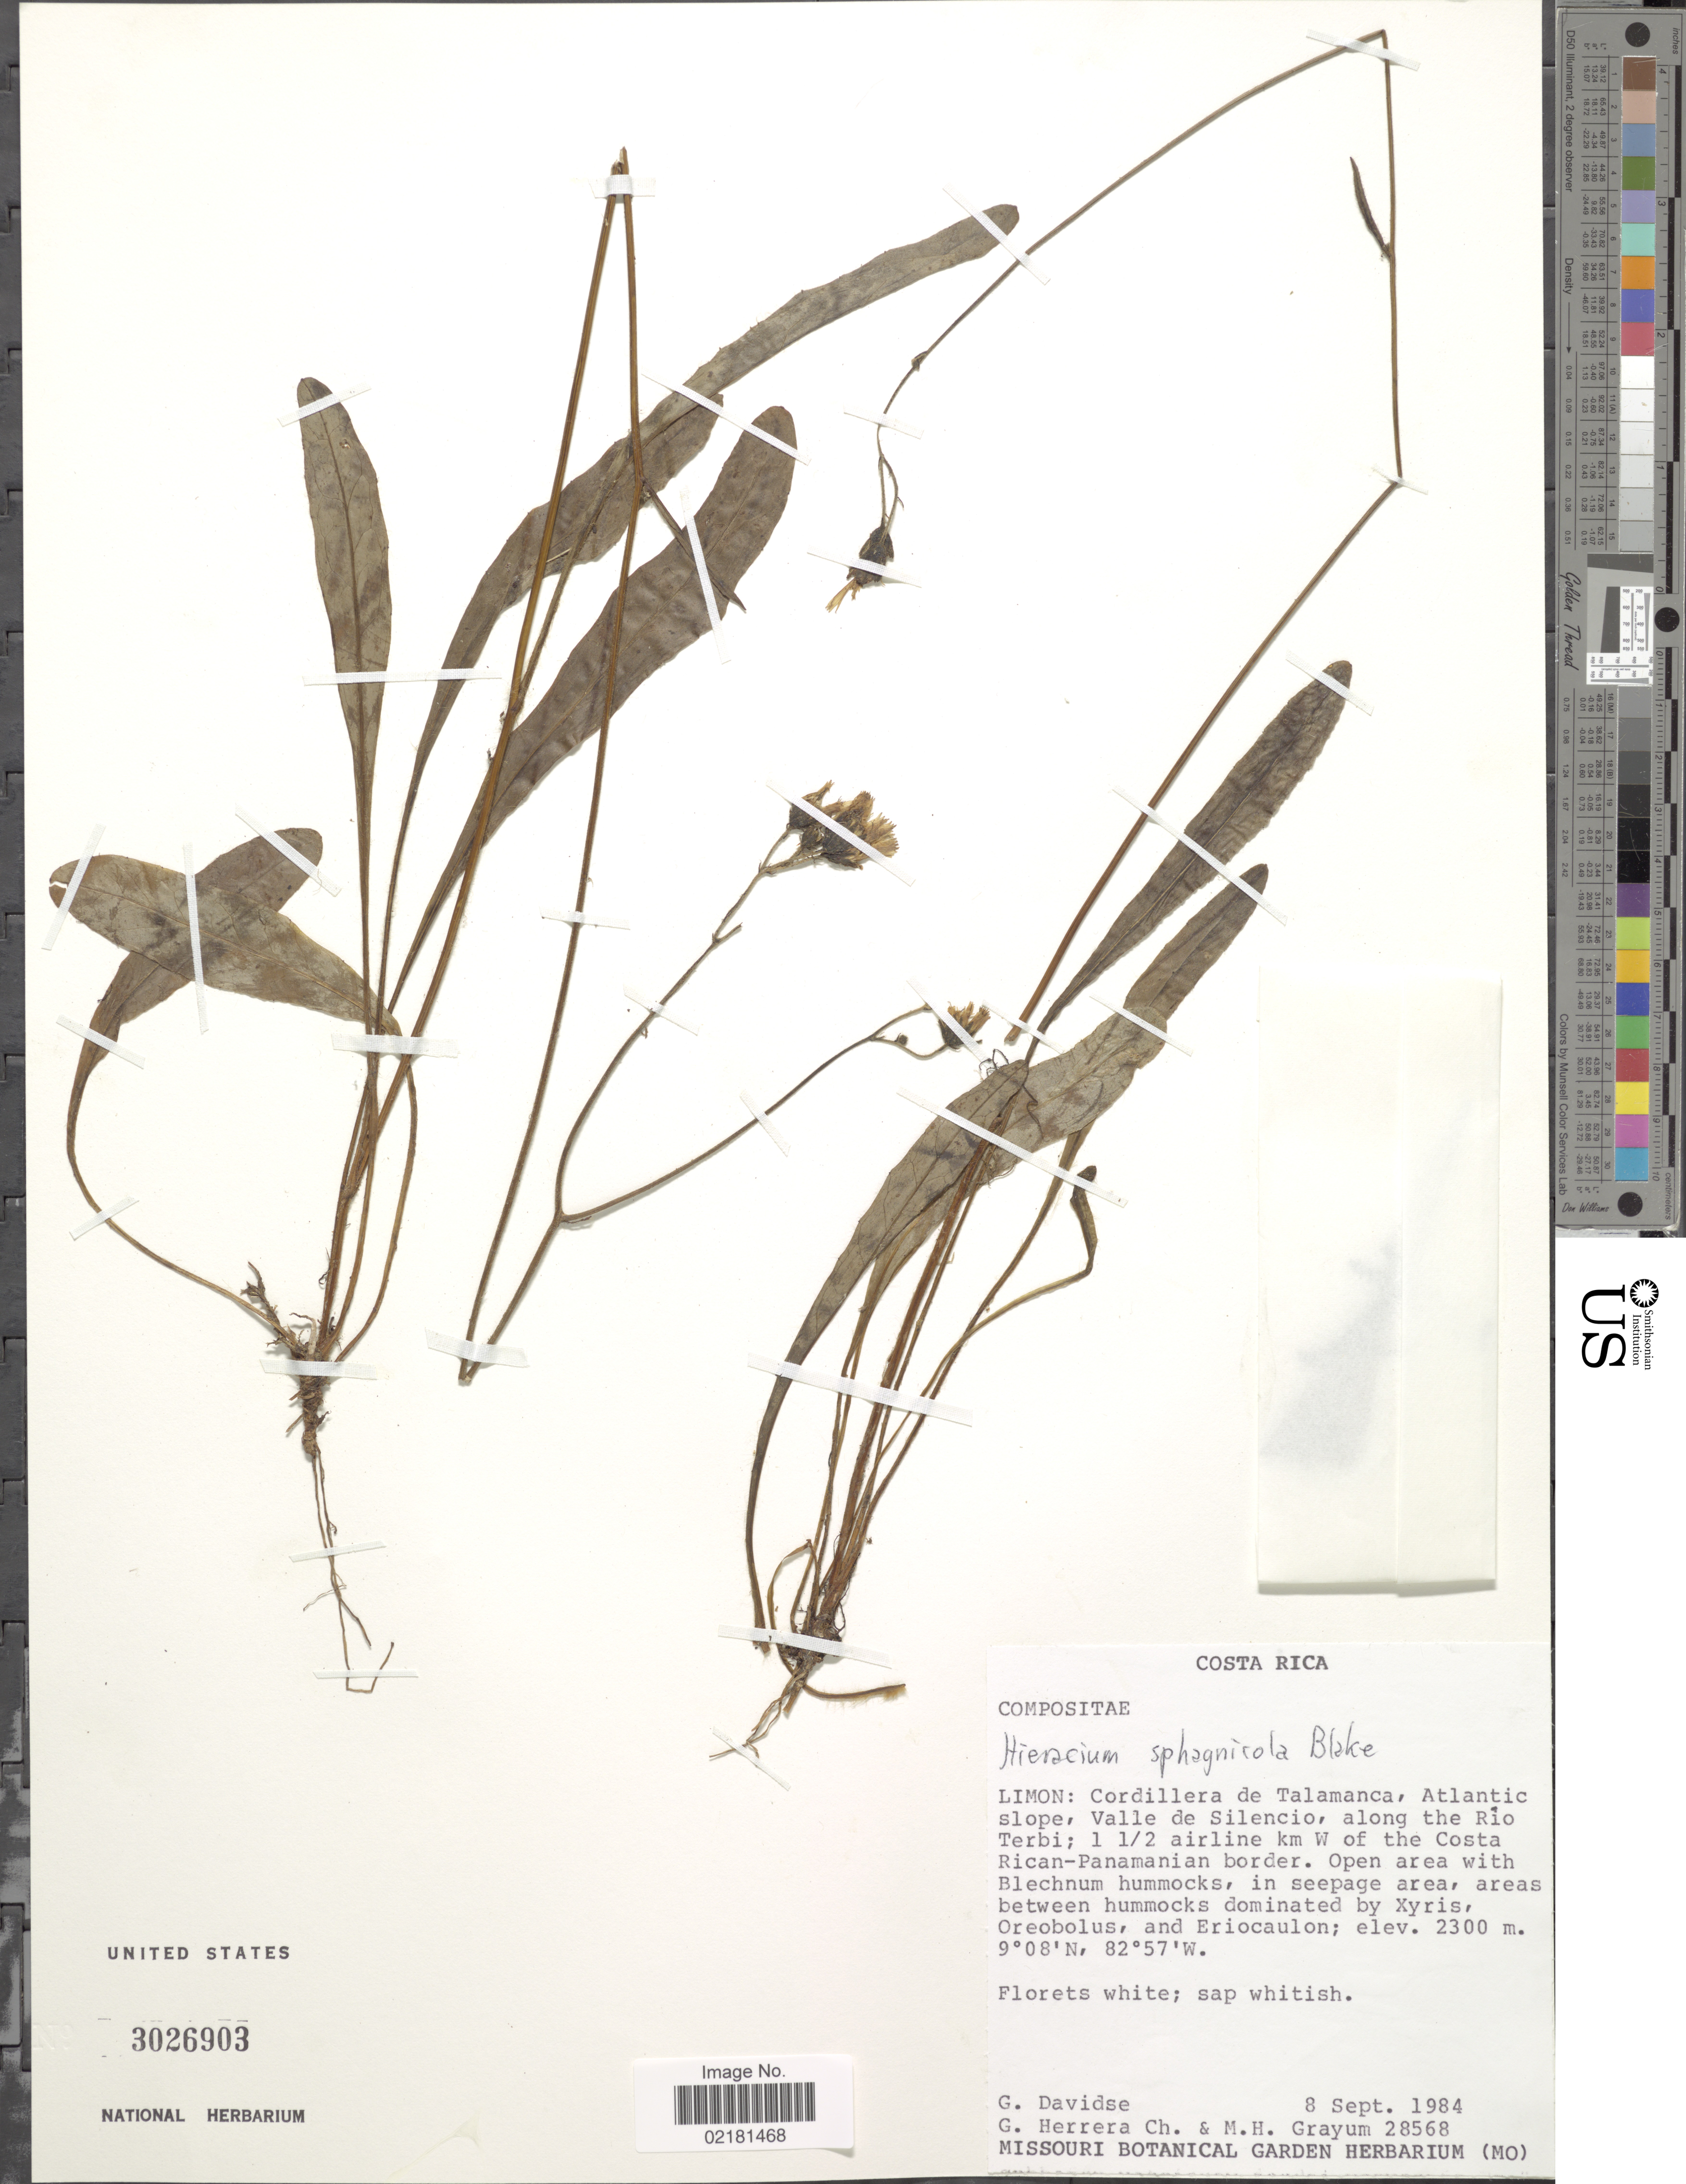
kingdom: Plantae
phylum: Tracheophyta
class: Magnoliopsida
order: Asterales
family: Asteraceae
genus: Hieracium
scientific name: Hieracium sphagnicola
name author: S.F. Blake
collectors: G. Davidse, G. Herrera Ch. & M. H. Grayum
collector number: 28568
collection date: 1984-09-08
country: Costa Rica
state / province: Limón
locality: Cordillera de Talamanca, Atlantic slope, Valle de Silencio, along the Rio Terbi; 1 1/2 airline km W of the Costa Rican-Panamanian border, in seepage area.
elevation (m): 2300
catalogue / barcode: US 3026903